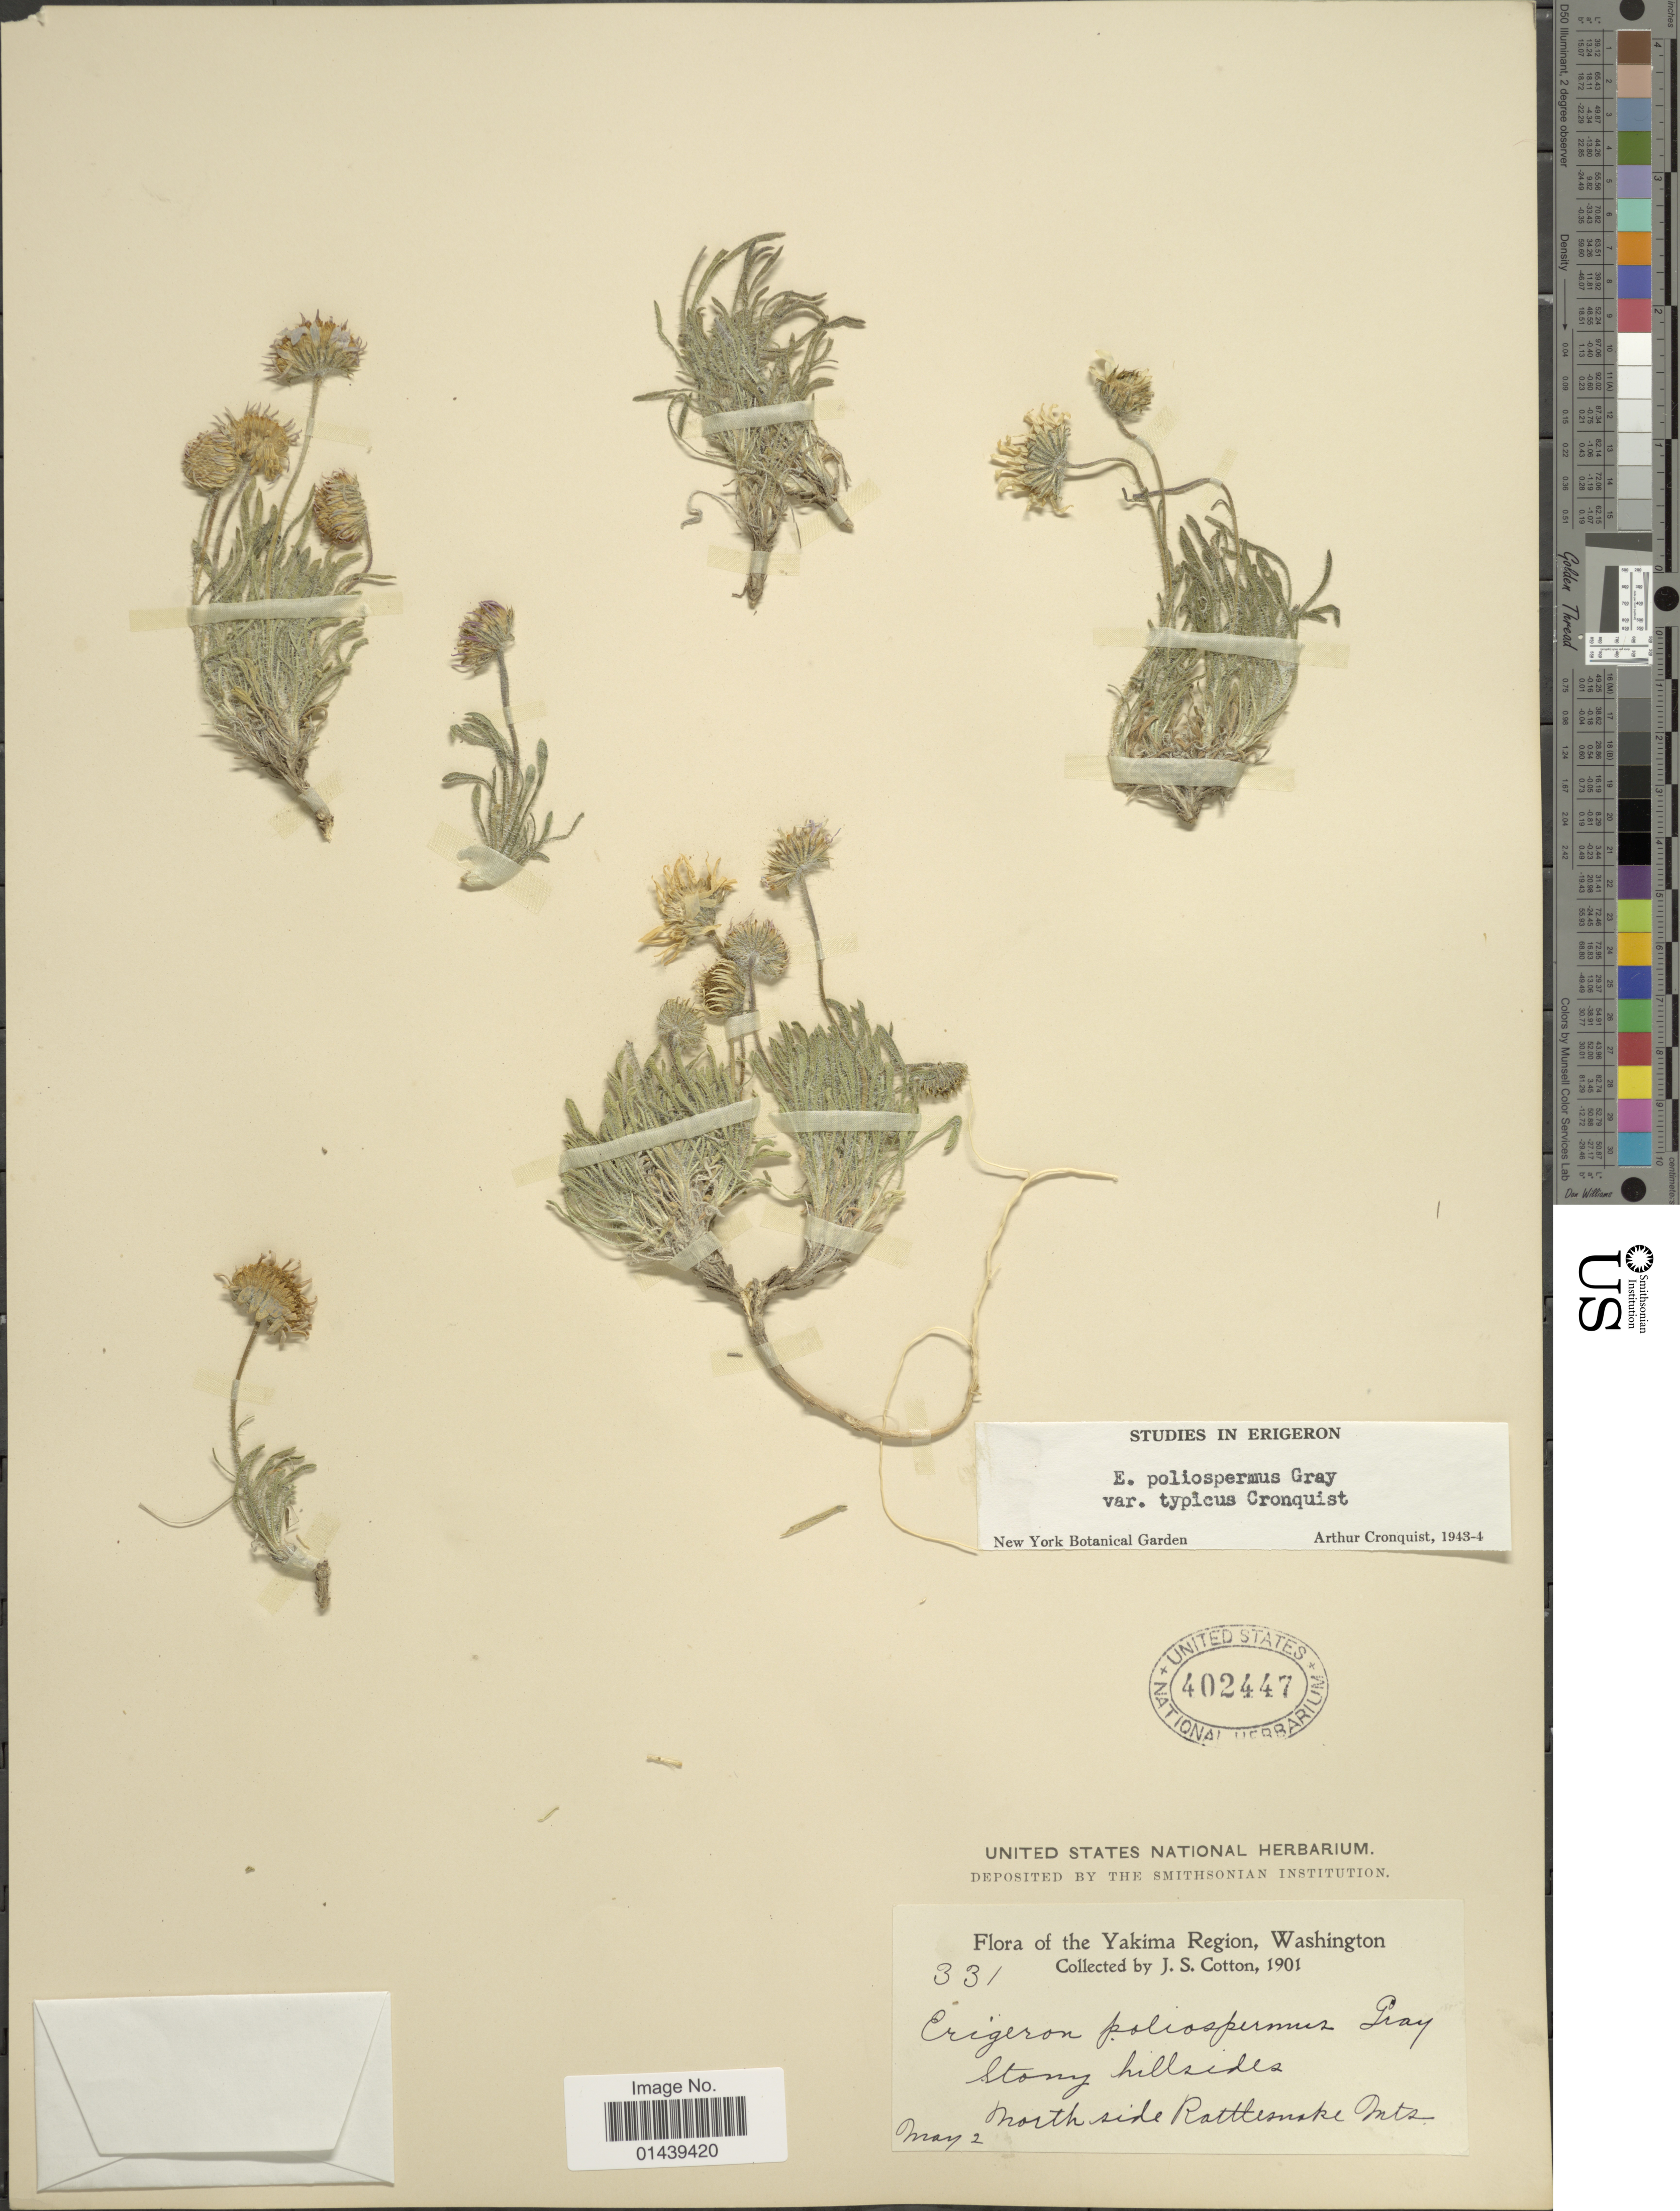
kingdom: Plantae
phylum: Tracheophyta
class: Magnoliopsida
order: Asterales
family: Asteraceae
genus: Erigeron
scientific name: Erigeron poliospermus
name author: A. Gray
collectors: J. S. Cotton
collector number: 331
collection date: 1901-05-02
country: United States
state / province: Washington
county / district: Yakima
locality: Yakima Region. north side Rattlesnake Mts.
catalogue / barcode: US 402447